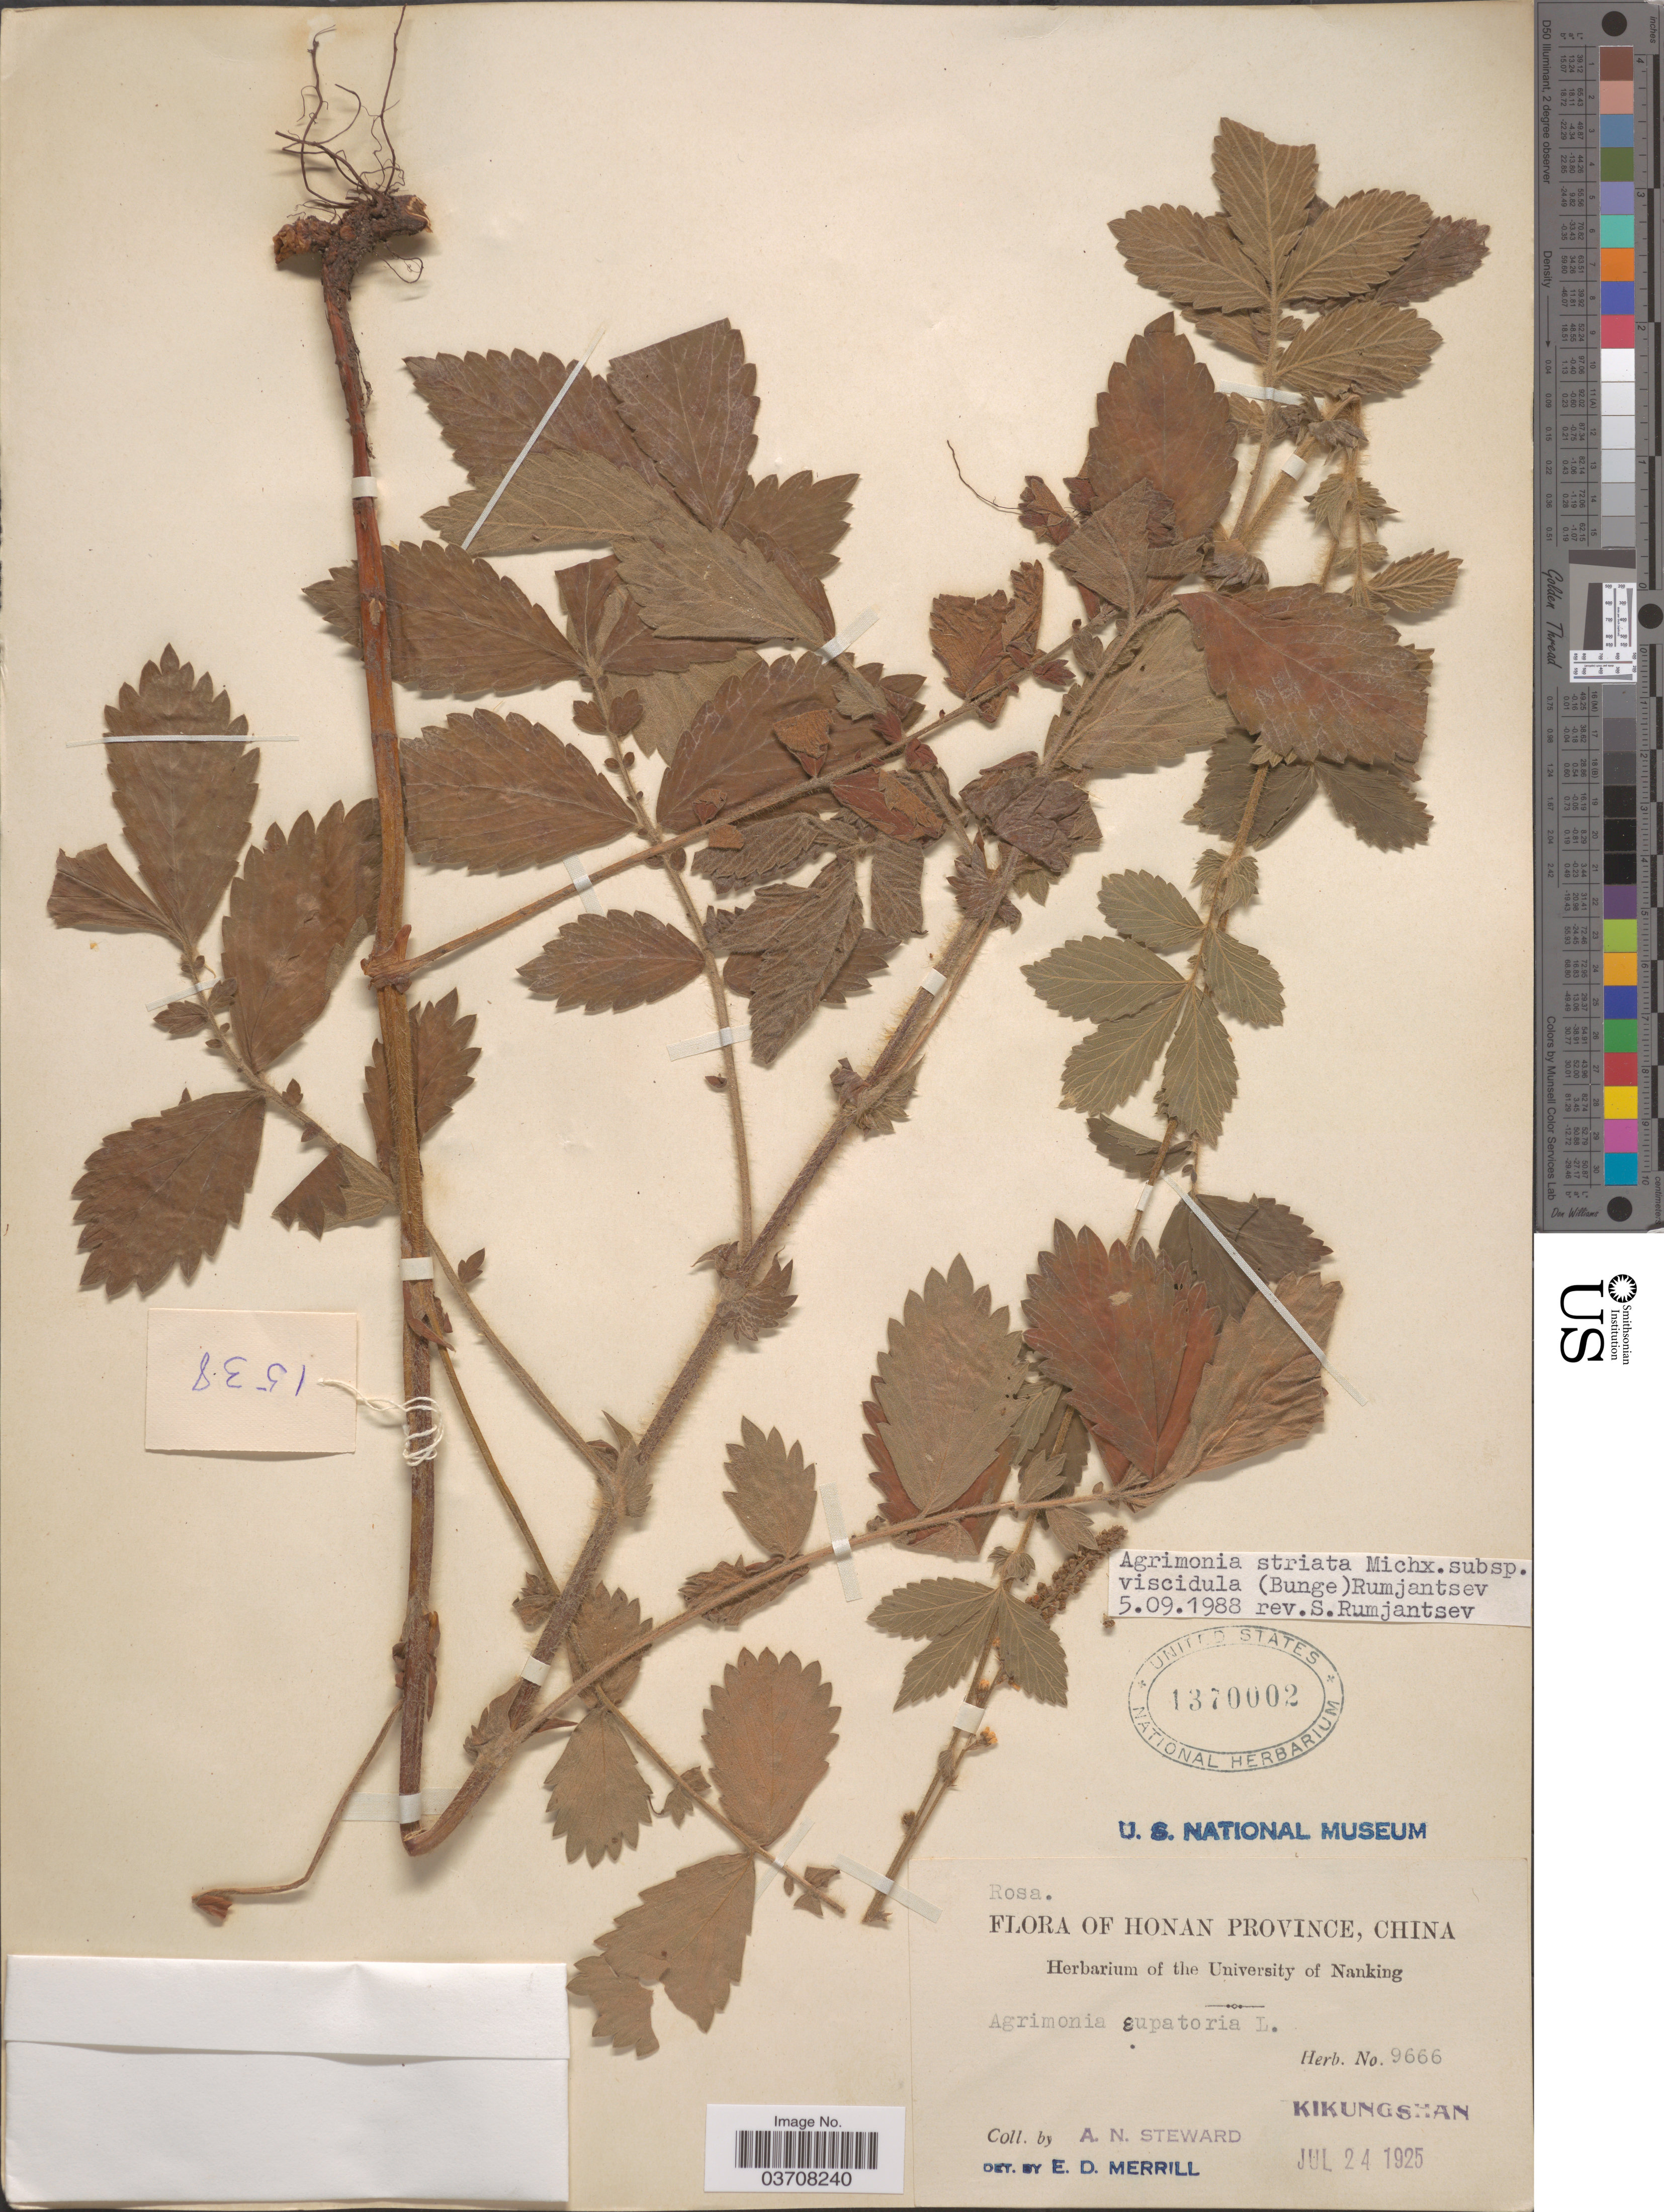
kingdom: Plantae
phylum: Tracheophyta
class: Magnoliopsida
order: Rosales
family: Rosaceae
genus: Agrimonia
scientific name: Agrimonia striata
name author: Michx.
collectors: A. N. Steward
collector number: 9666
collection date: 1925-07-24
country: China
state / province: Henan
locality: Honan Province. Kikungshan.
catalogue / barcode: US 1370002